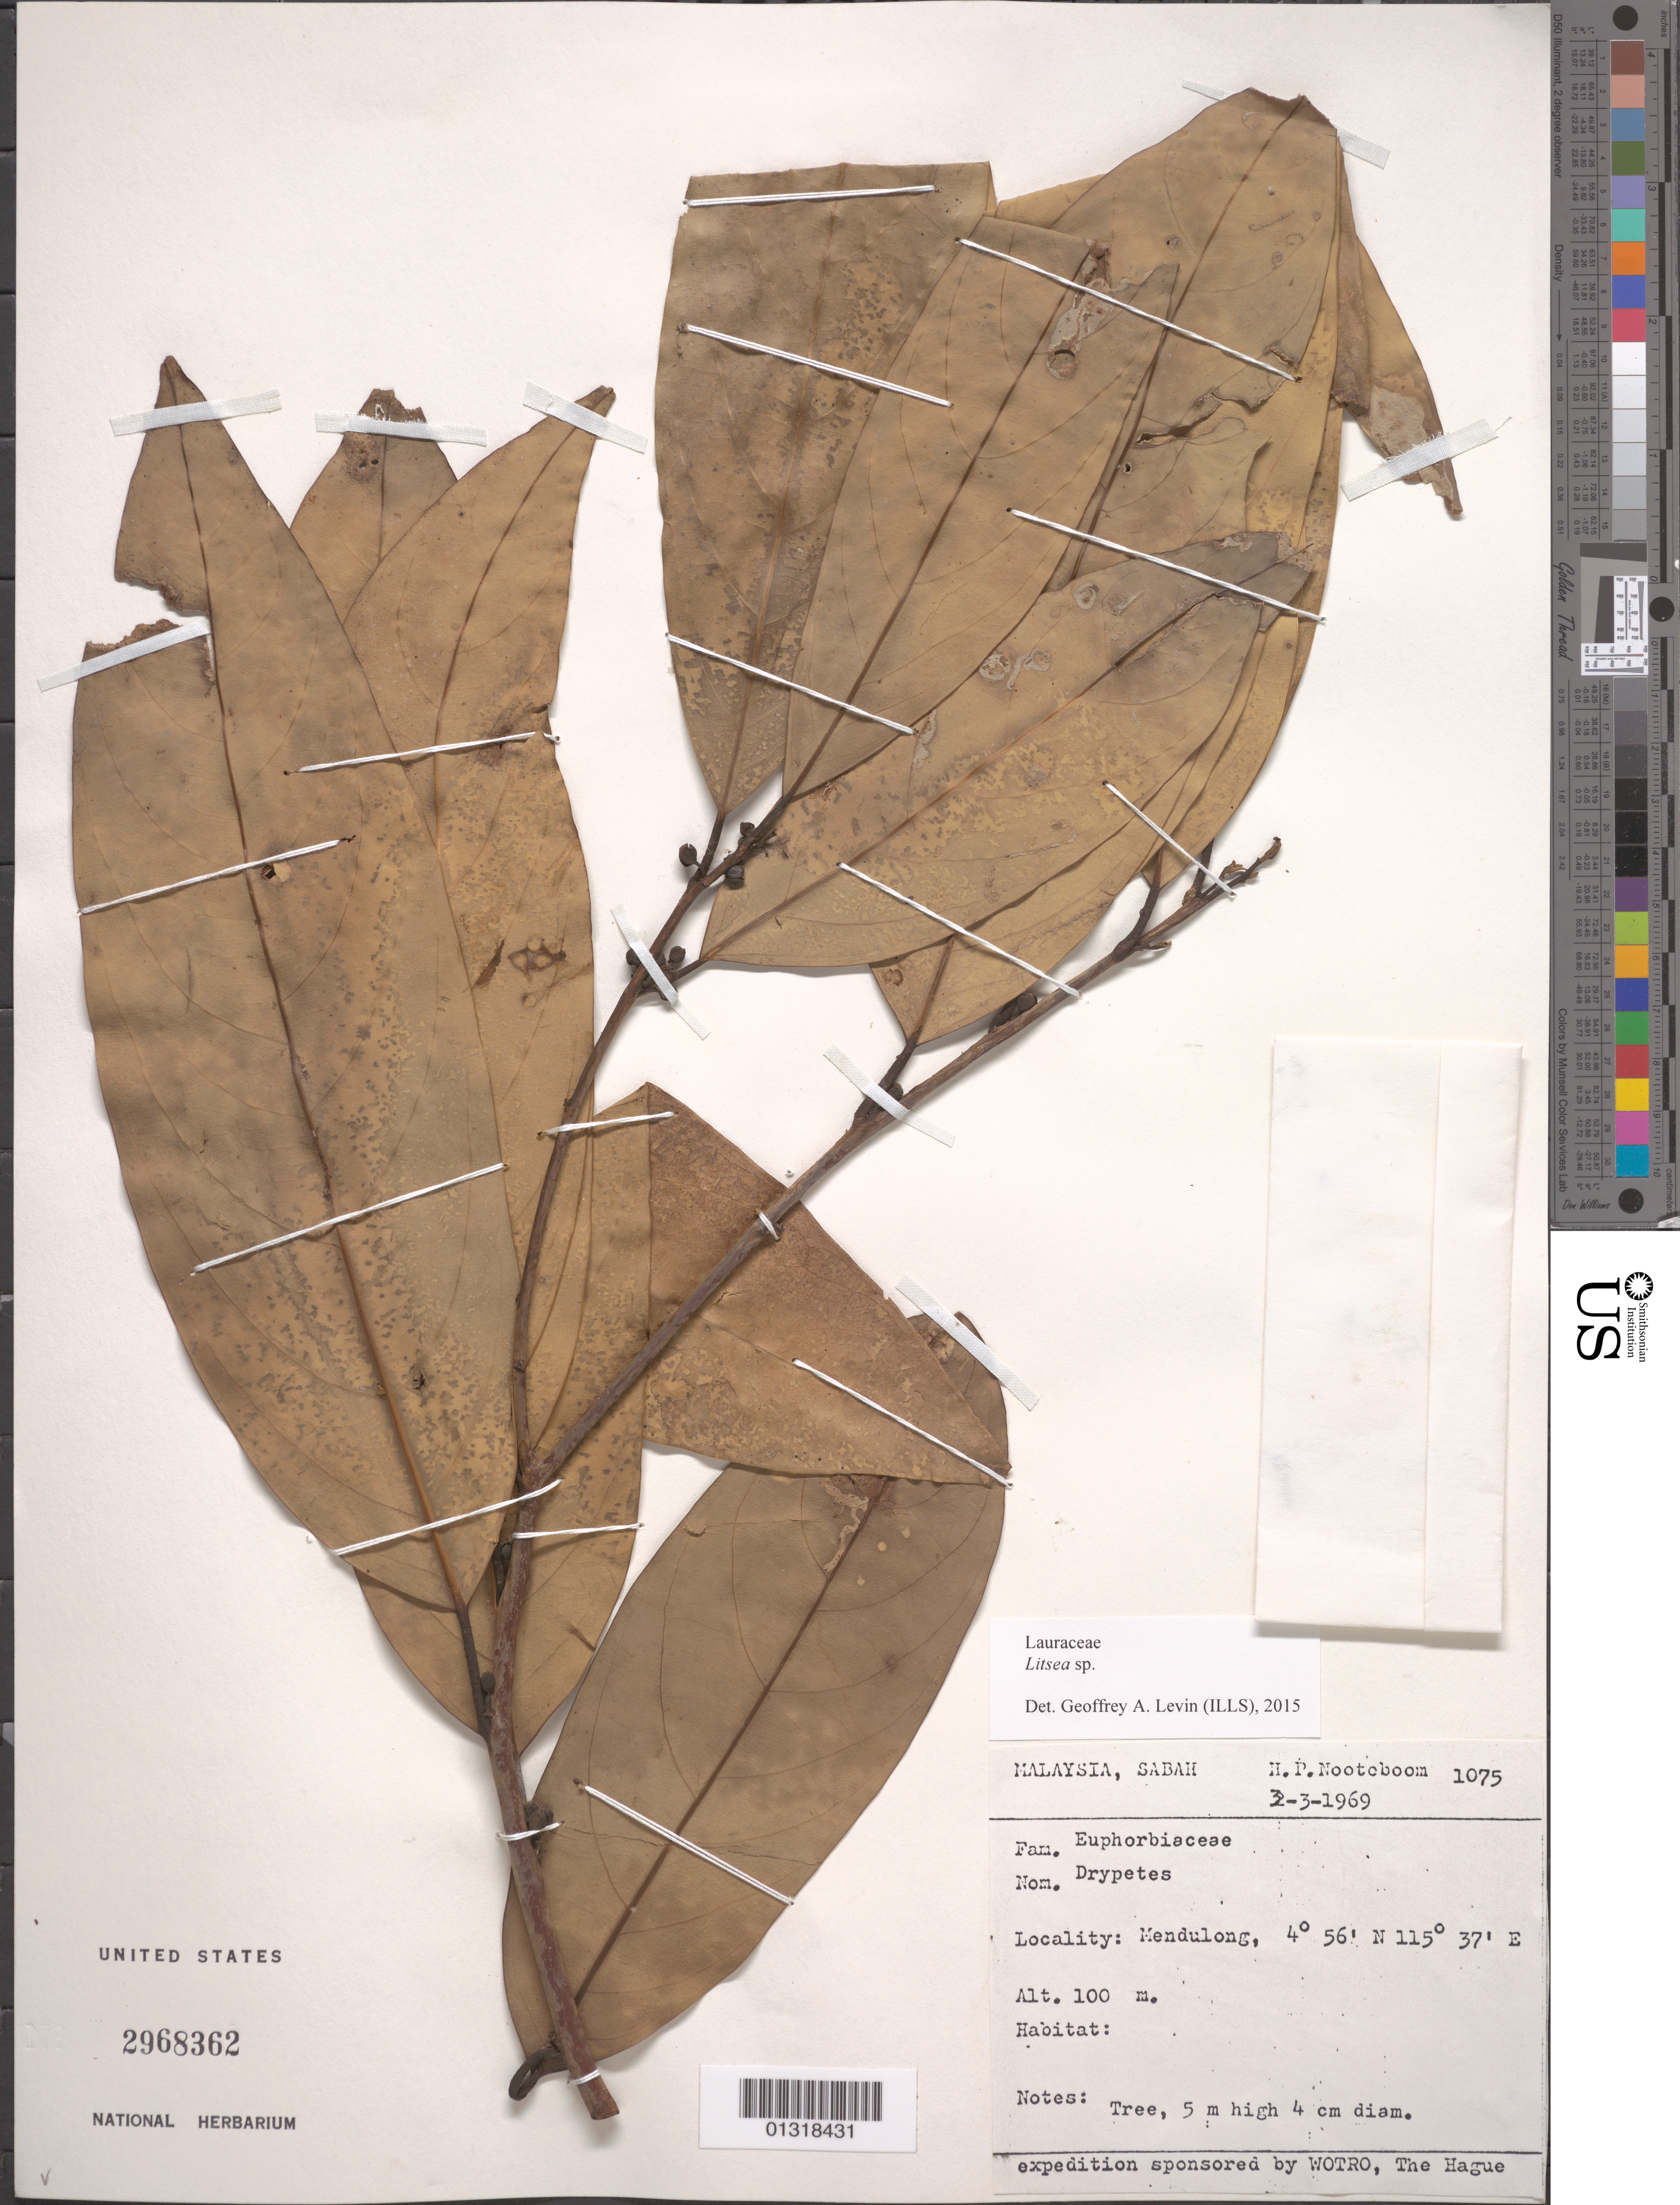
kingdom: Plantae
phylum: Tracheophyta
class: Magnoliopsida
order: Laurales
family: Lauraceae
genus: Litsea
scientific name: Litsea sp.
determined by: Levin, G. A., (CAN), Canadian Museum of Nature (CANADA)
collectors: H. P. Nooteboom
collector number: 1075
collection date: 1969-03-03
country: Malaysia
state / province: Sabah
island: Borneo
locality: Mendulong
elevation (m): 100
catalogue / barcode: US 2968362